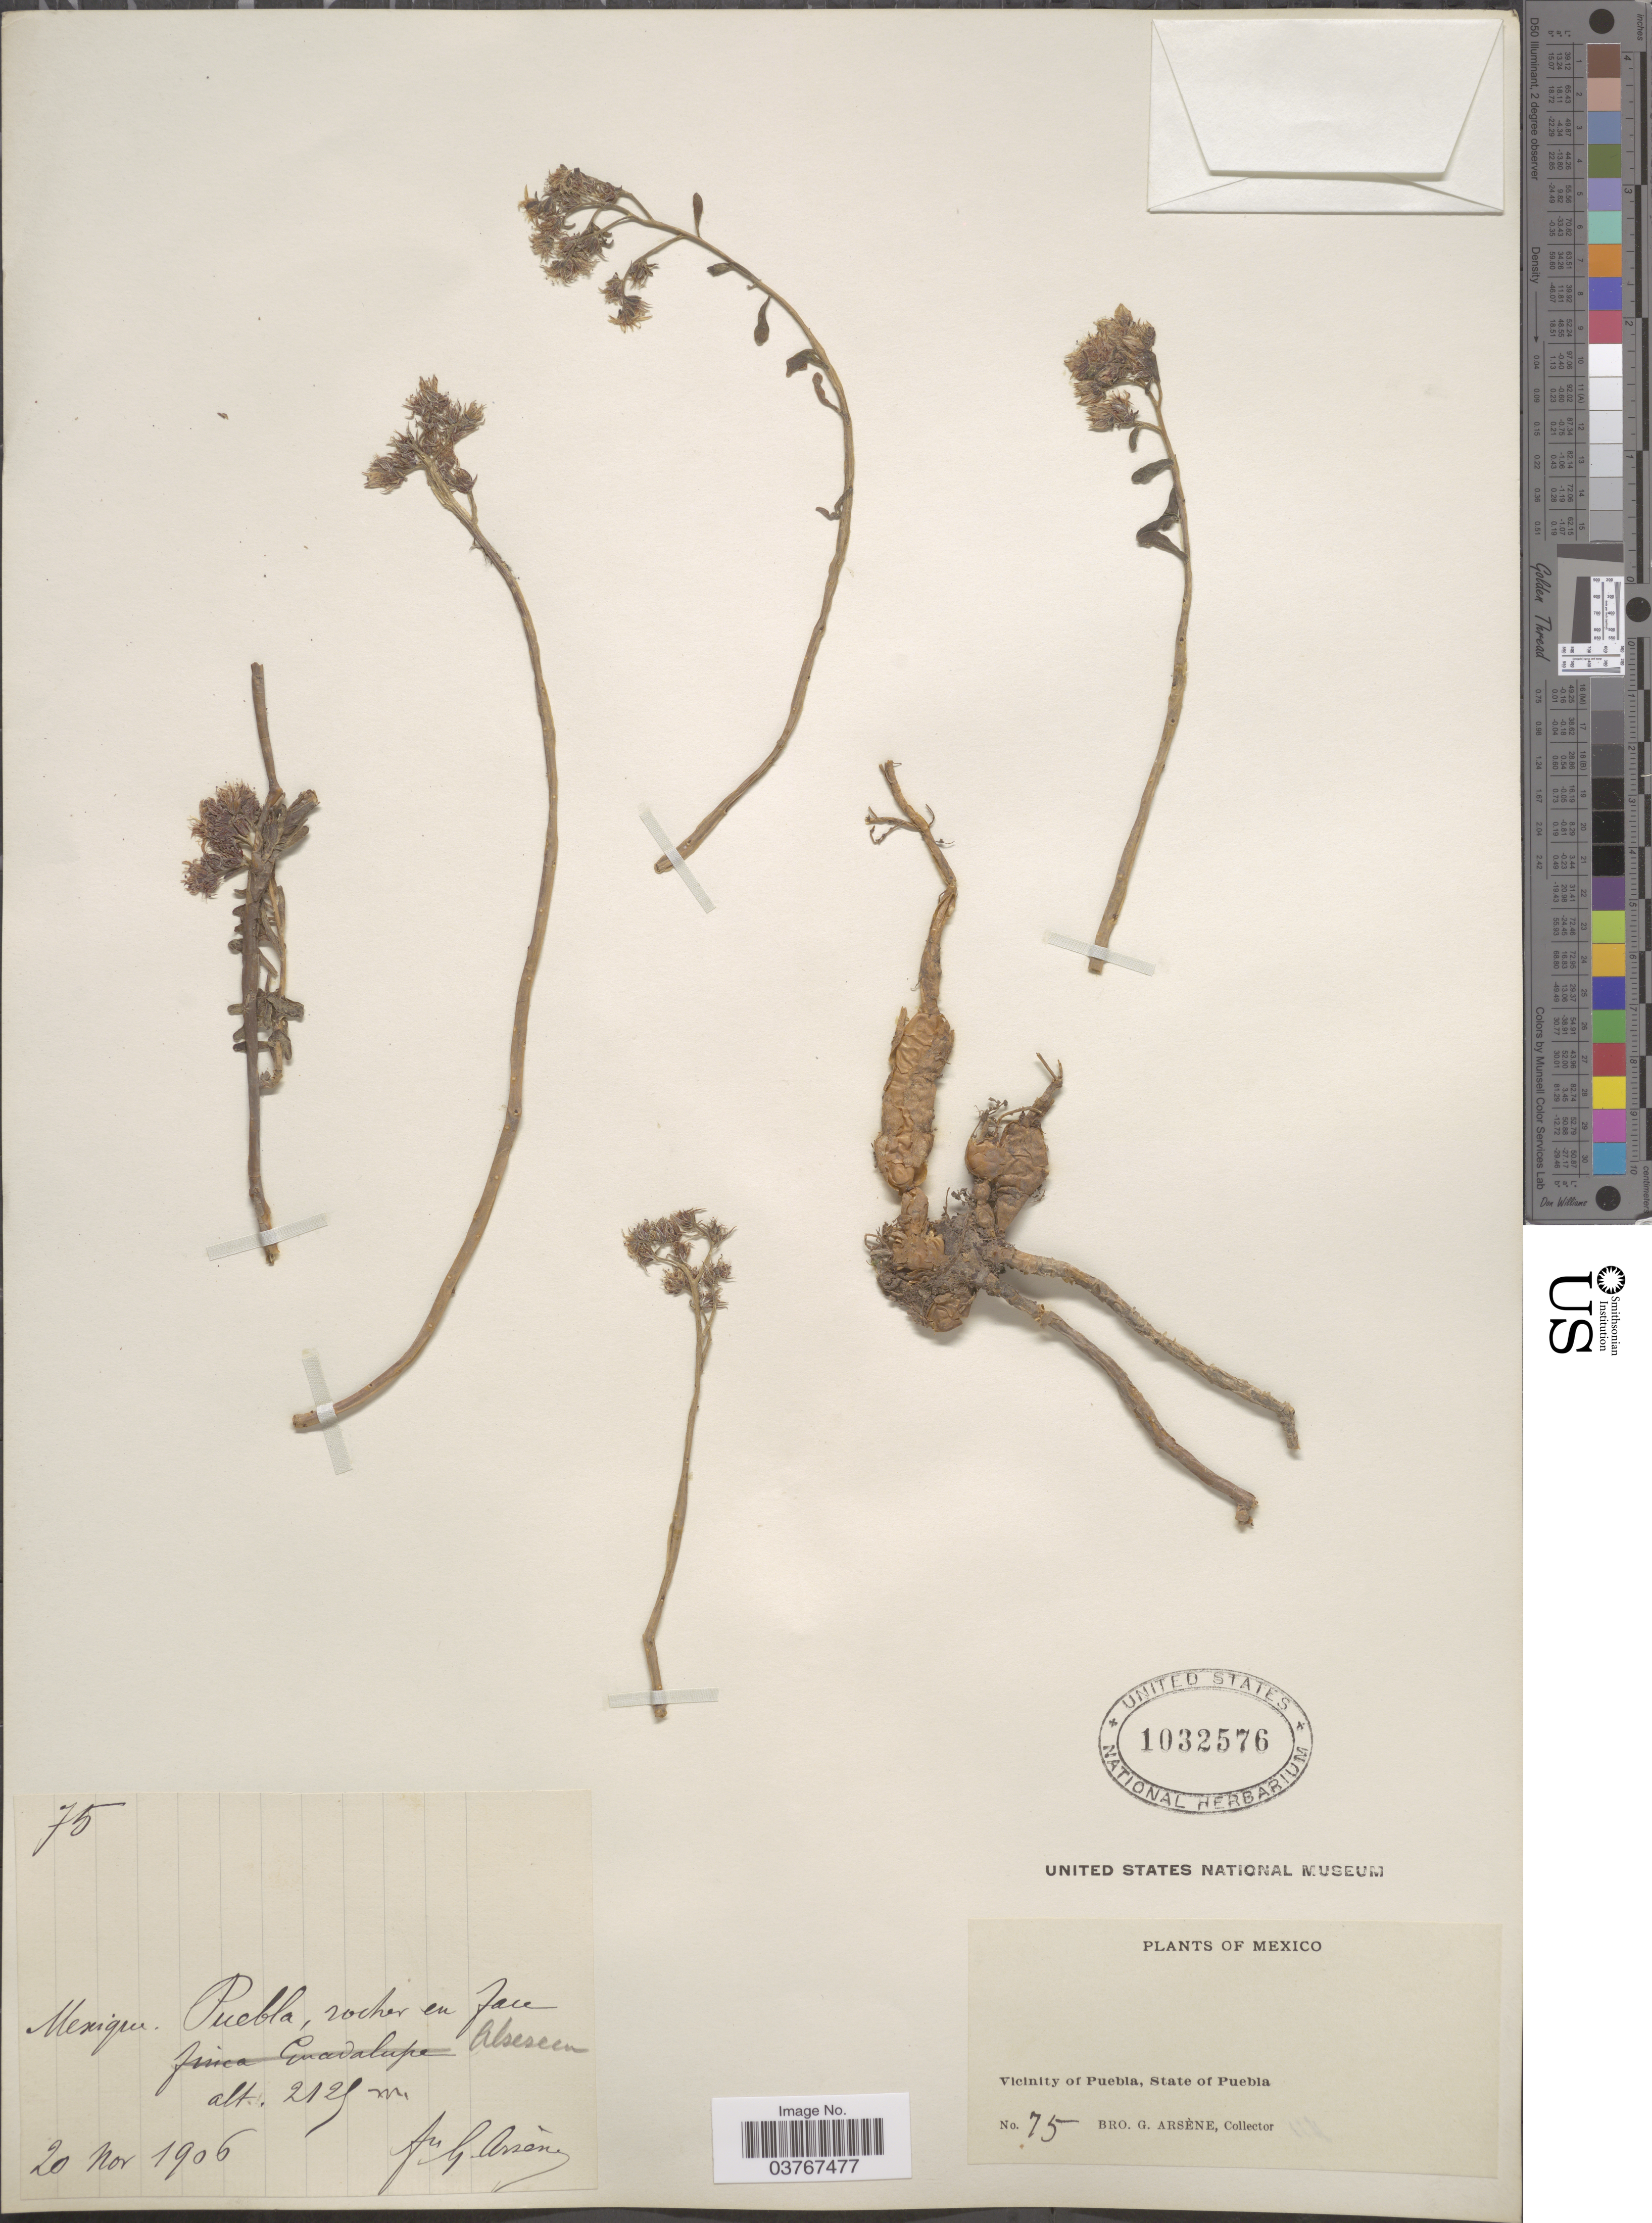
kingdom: Plantae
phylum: Tracheophyta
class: Magnoliopsida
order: Saxifragales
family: Crassulaceae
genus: Sedum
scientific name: Sedum sp.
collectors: Bro. G. Arsène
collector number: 75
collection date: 1906-11-20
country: Mexico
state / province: Puebla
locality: Rocher en face, Alseseca. Vicinity of Puebla.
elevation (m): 2125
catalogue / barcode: US 1032576